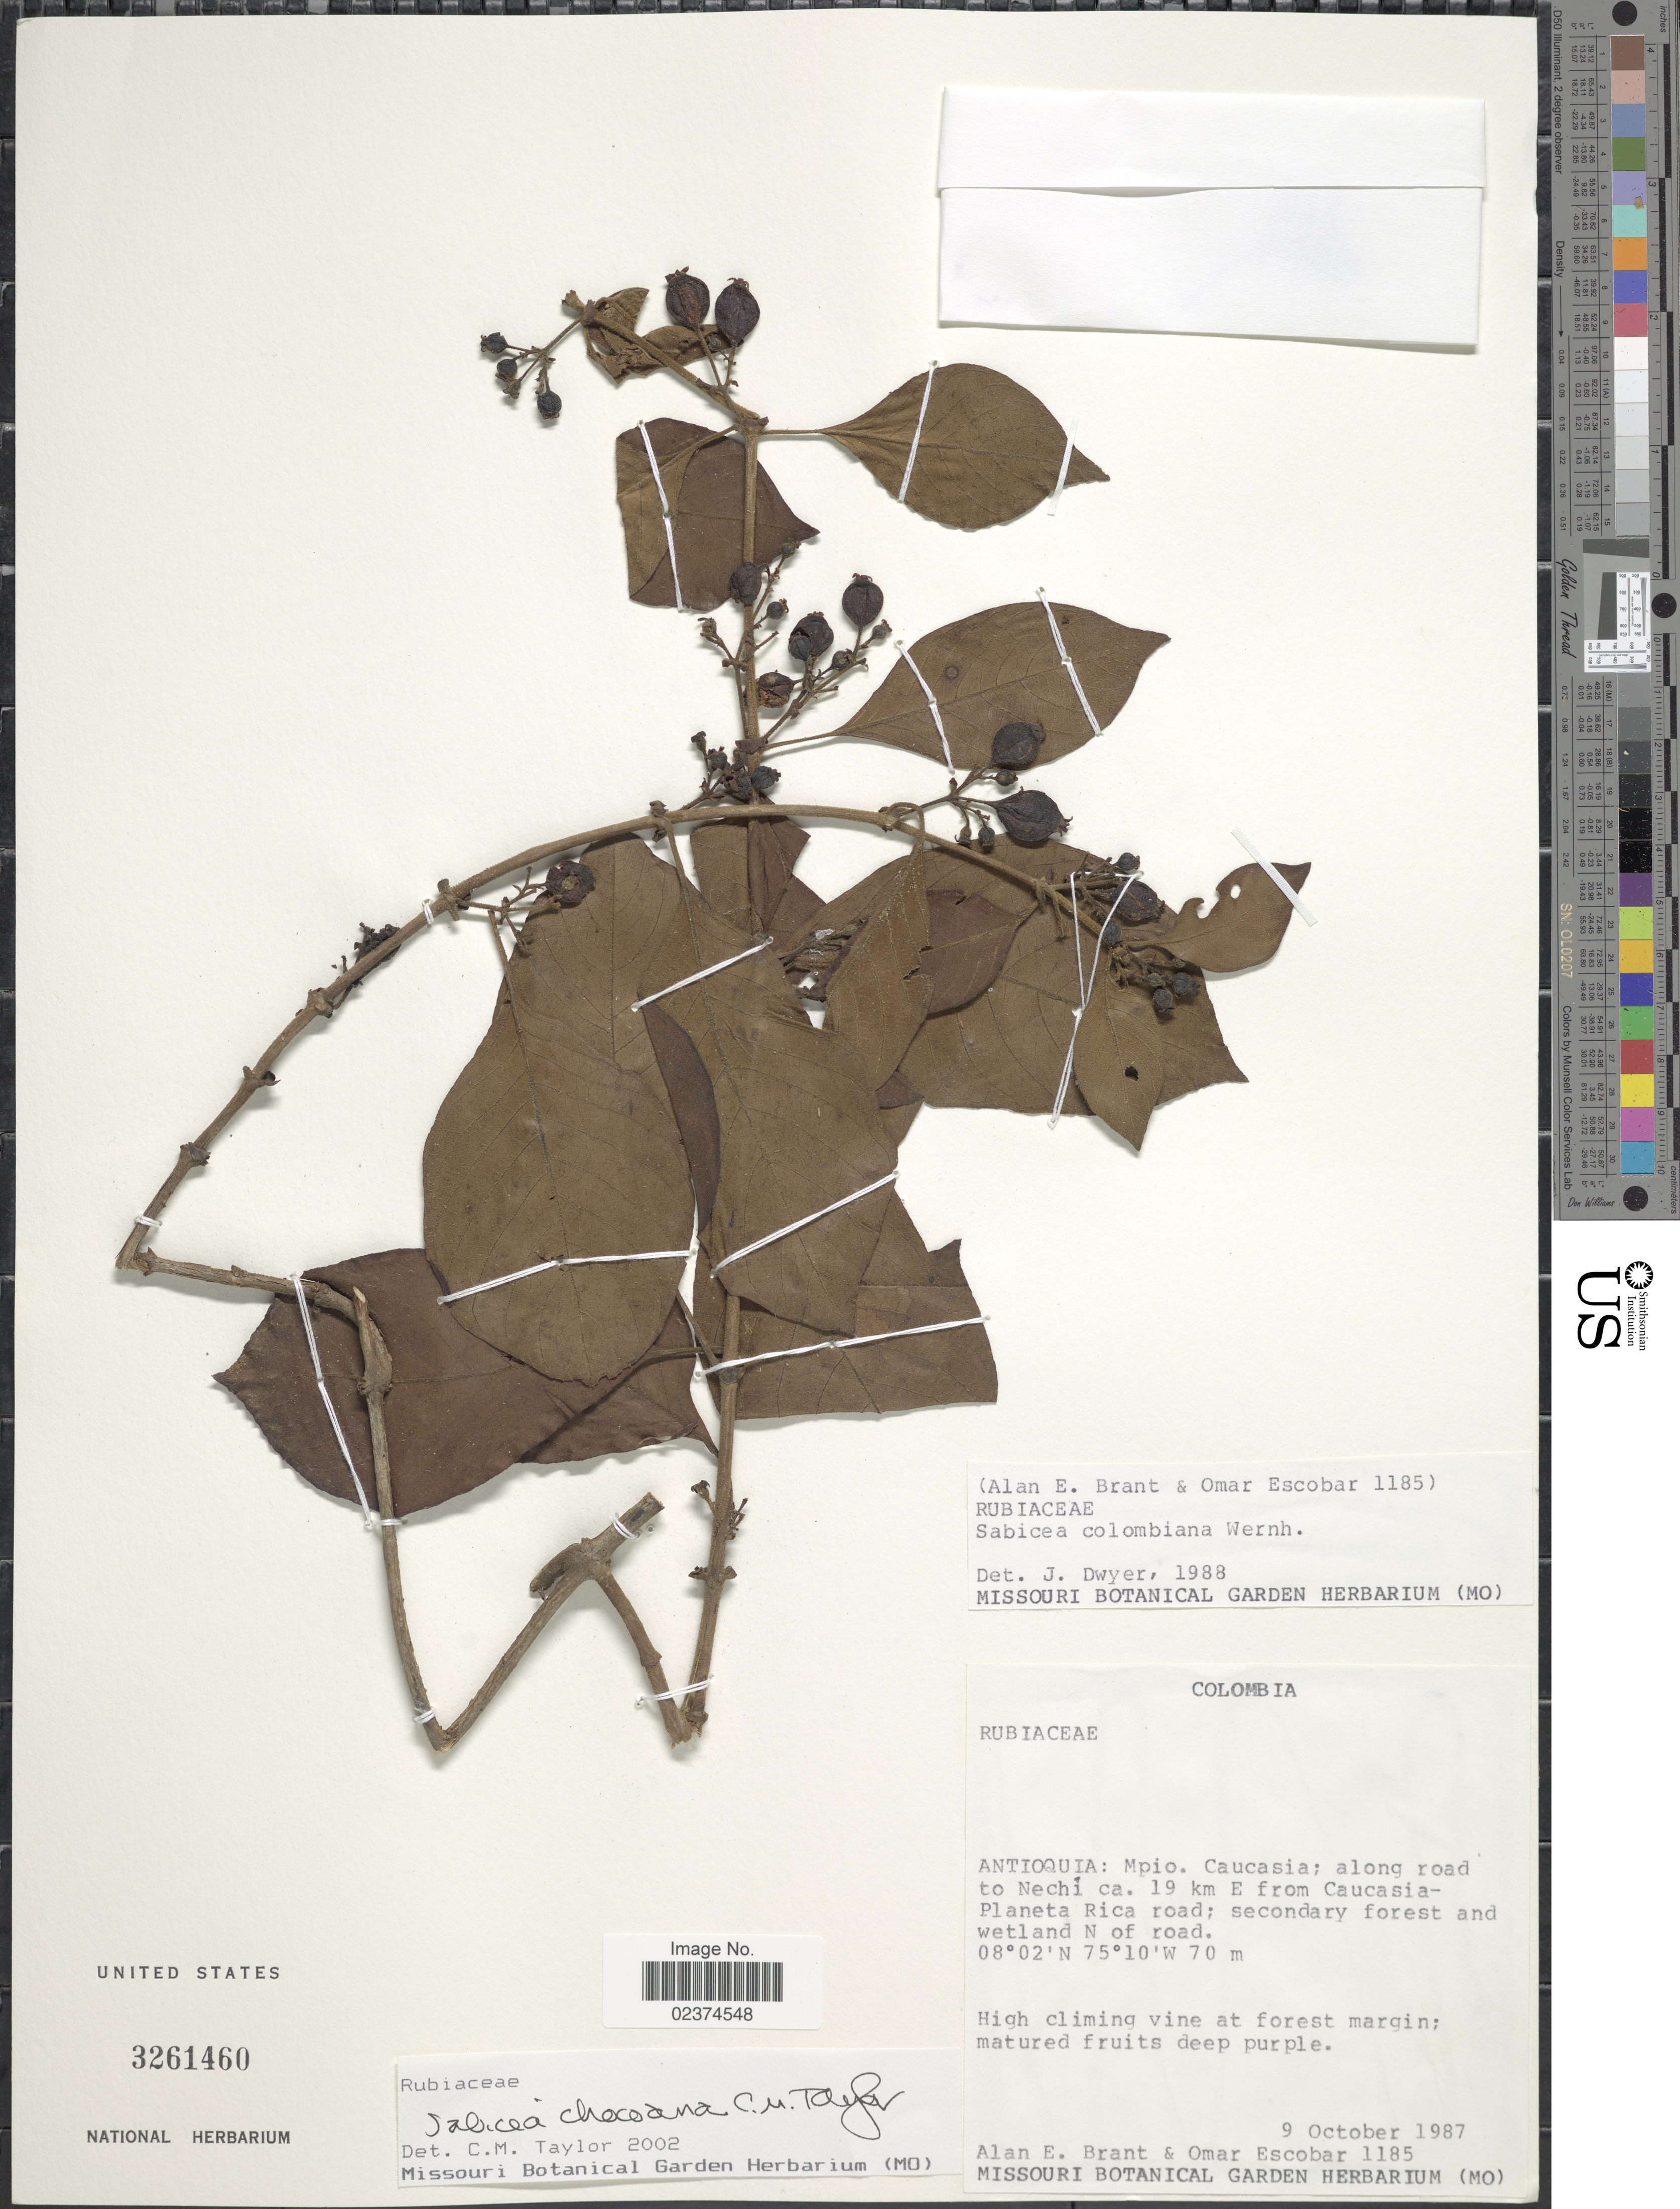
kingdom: Plantae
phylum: Tracheophyta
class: Magnoliopsida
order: Gentianales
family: Rubiaceae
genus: Sabicea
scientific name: Sabicea chocoana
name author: C.M. Taylor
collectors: A. Brant & O. D. Escobar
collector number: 1185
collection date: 1987-10-09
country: Colombia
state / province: Antioquia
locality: Mpio Caucasia; along road to Nechí ca. 19 km E from Caucasia-Planeta Rica road; secondary forest and wetland N of road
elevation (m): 70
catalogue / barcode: US 3261460